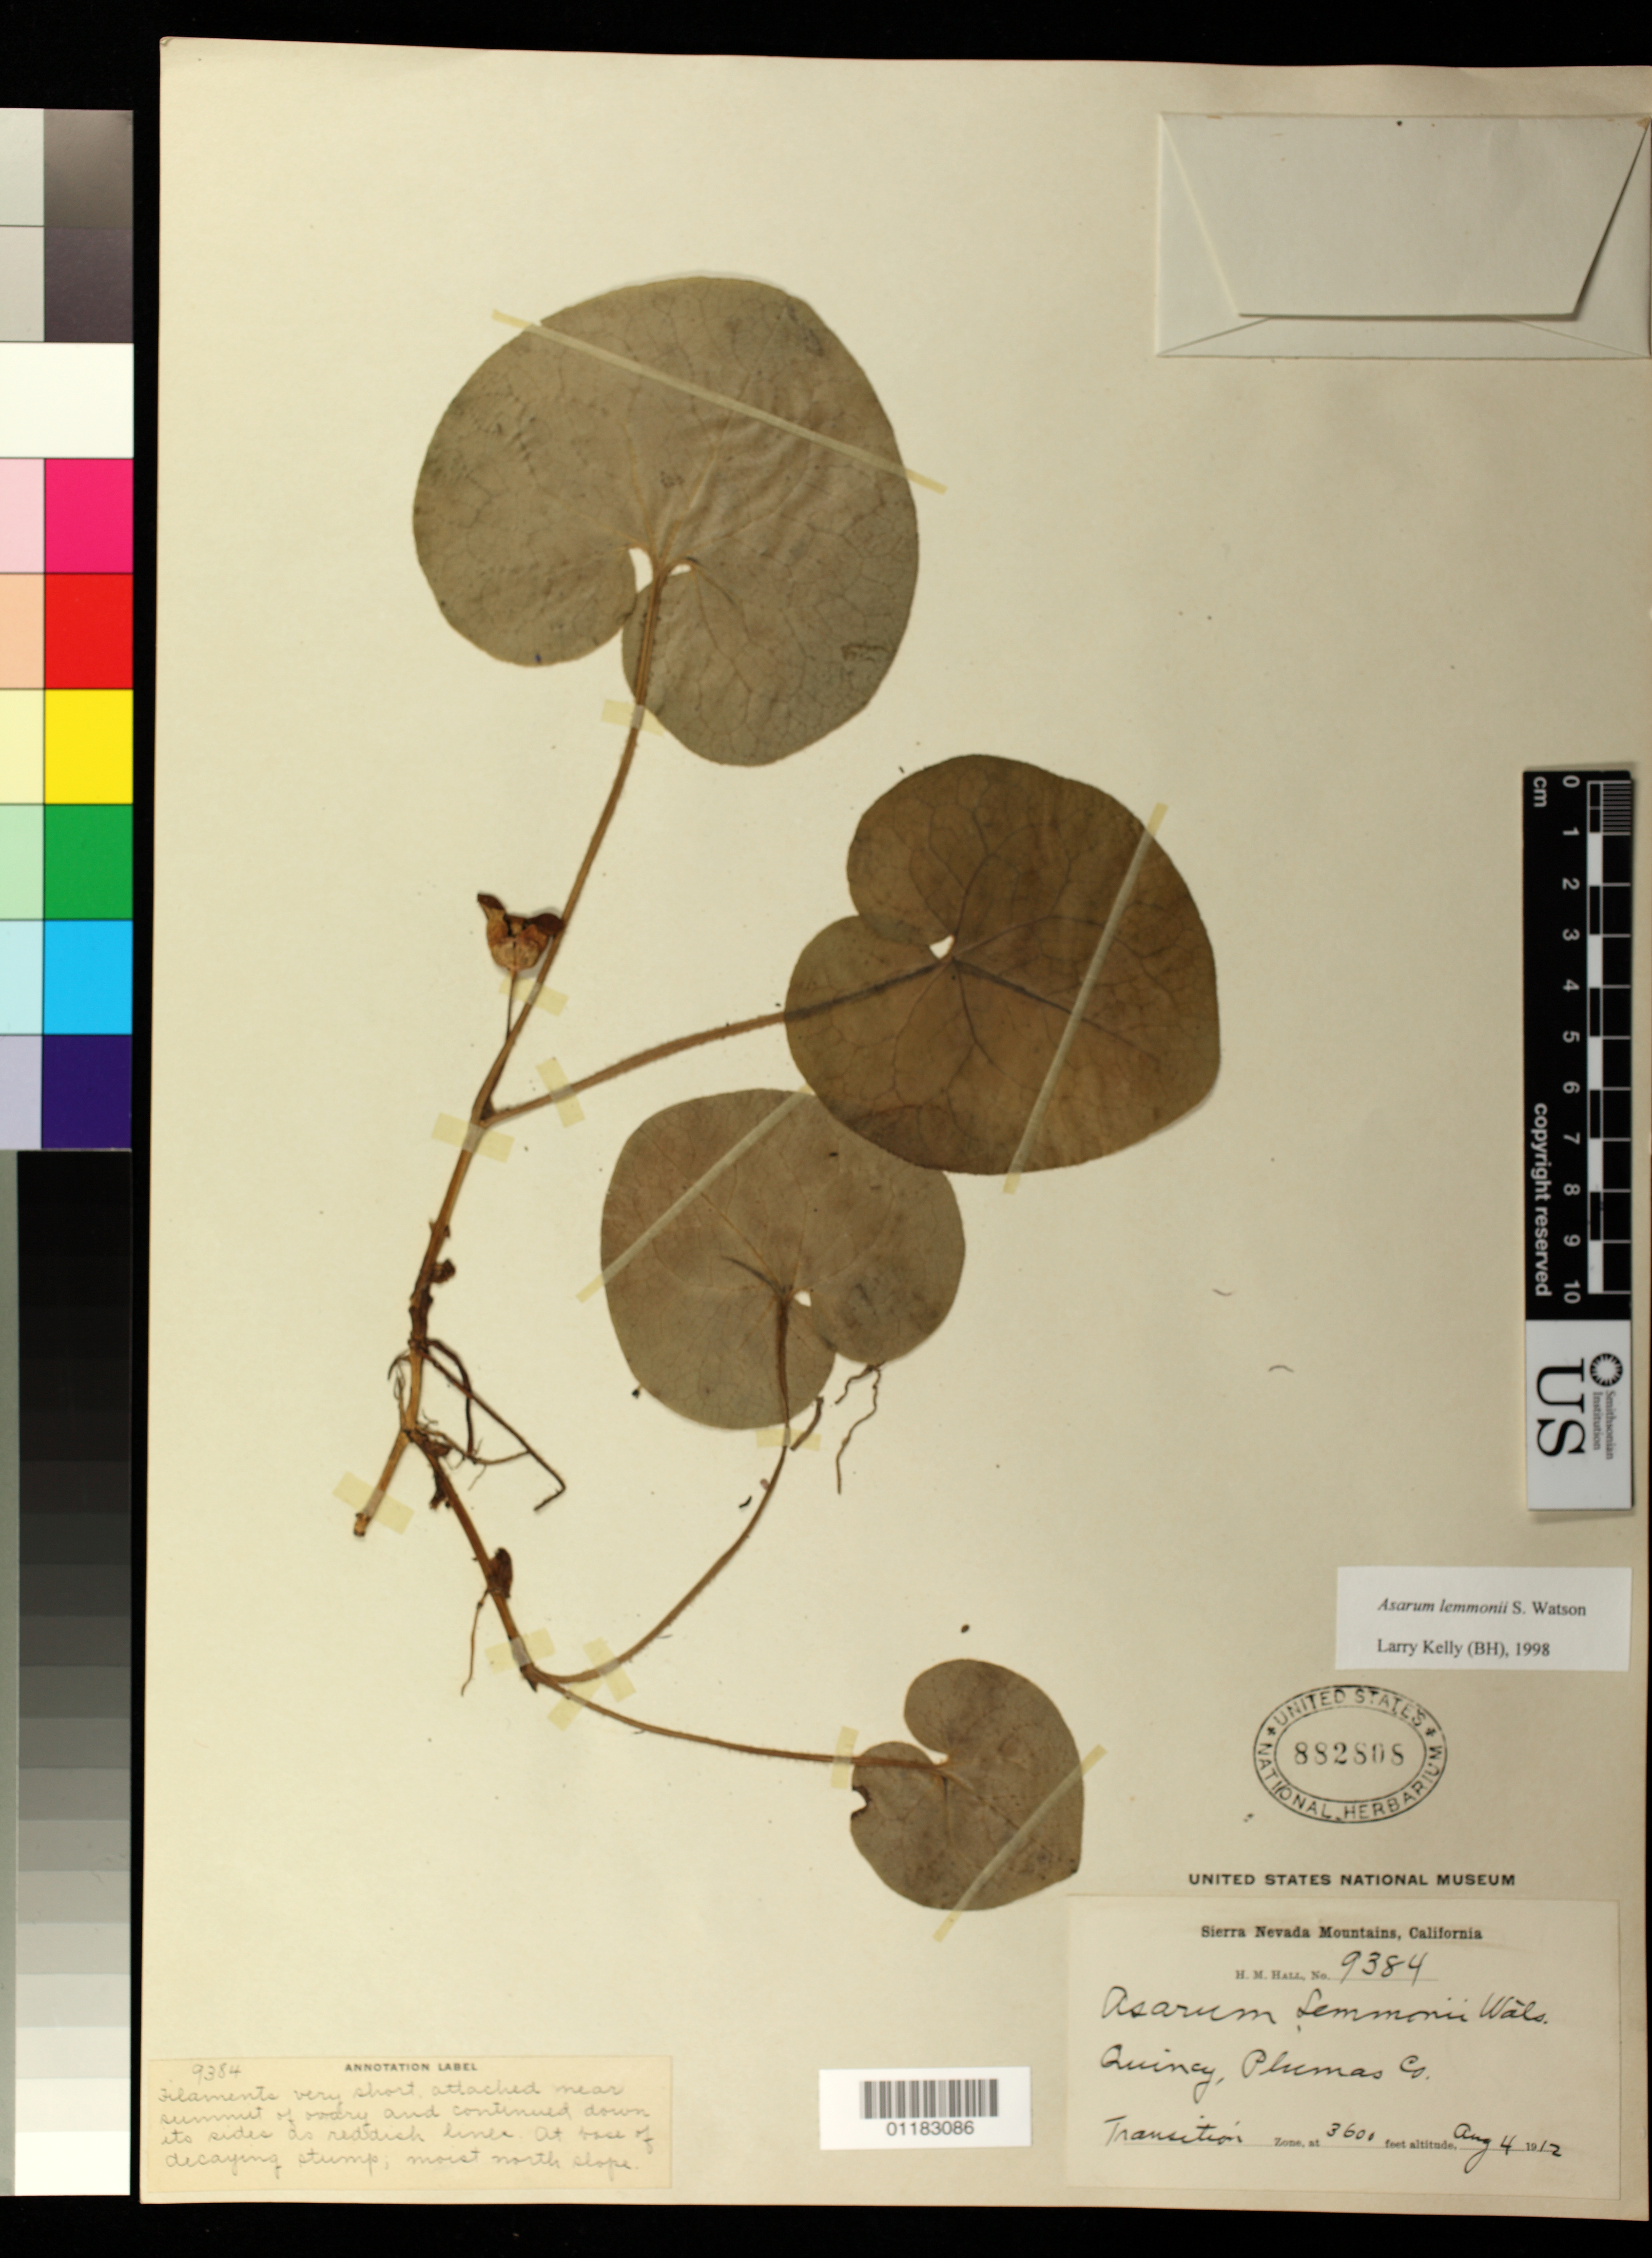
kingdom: Plantae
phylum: Tracheophyta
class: Magnoliopsida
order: Piperales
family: Aristolochiaceae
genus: Asarum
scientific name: Asarum lemmonii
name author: S. Watson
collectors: H. M. Hall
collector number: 9384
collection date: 1912-08-04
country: United States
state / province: California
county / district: Plumas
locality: Quincy, Plumas County, Sierra Nevada Mountains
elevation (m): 1097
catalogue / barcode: US 882808